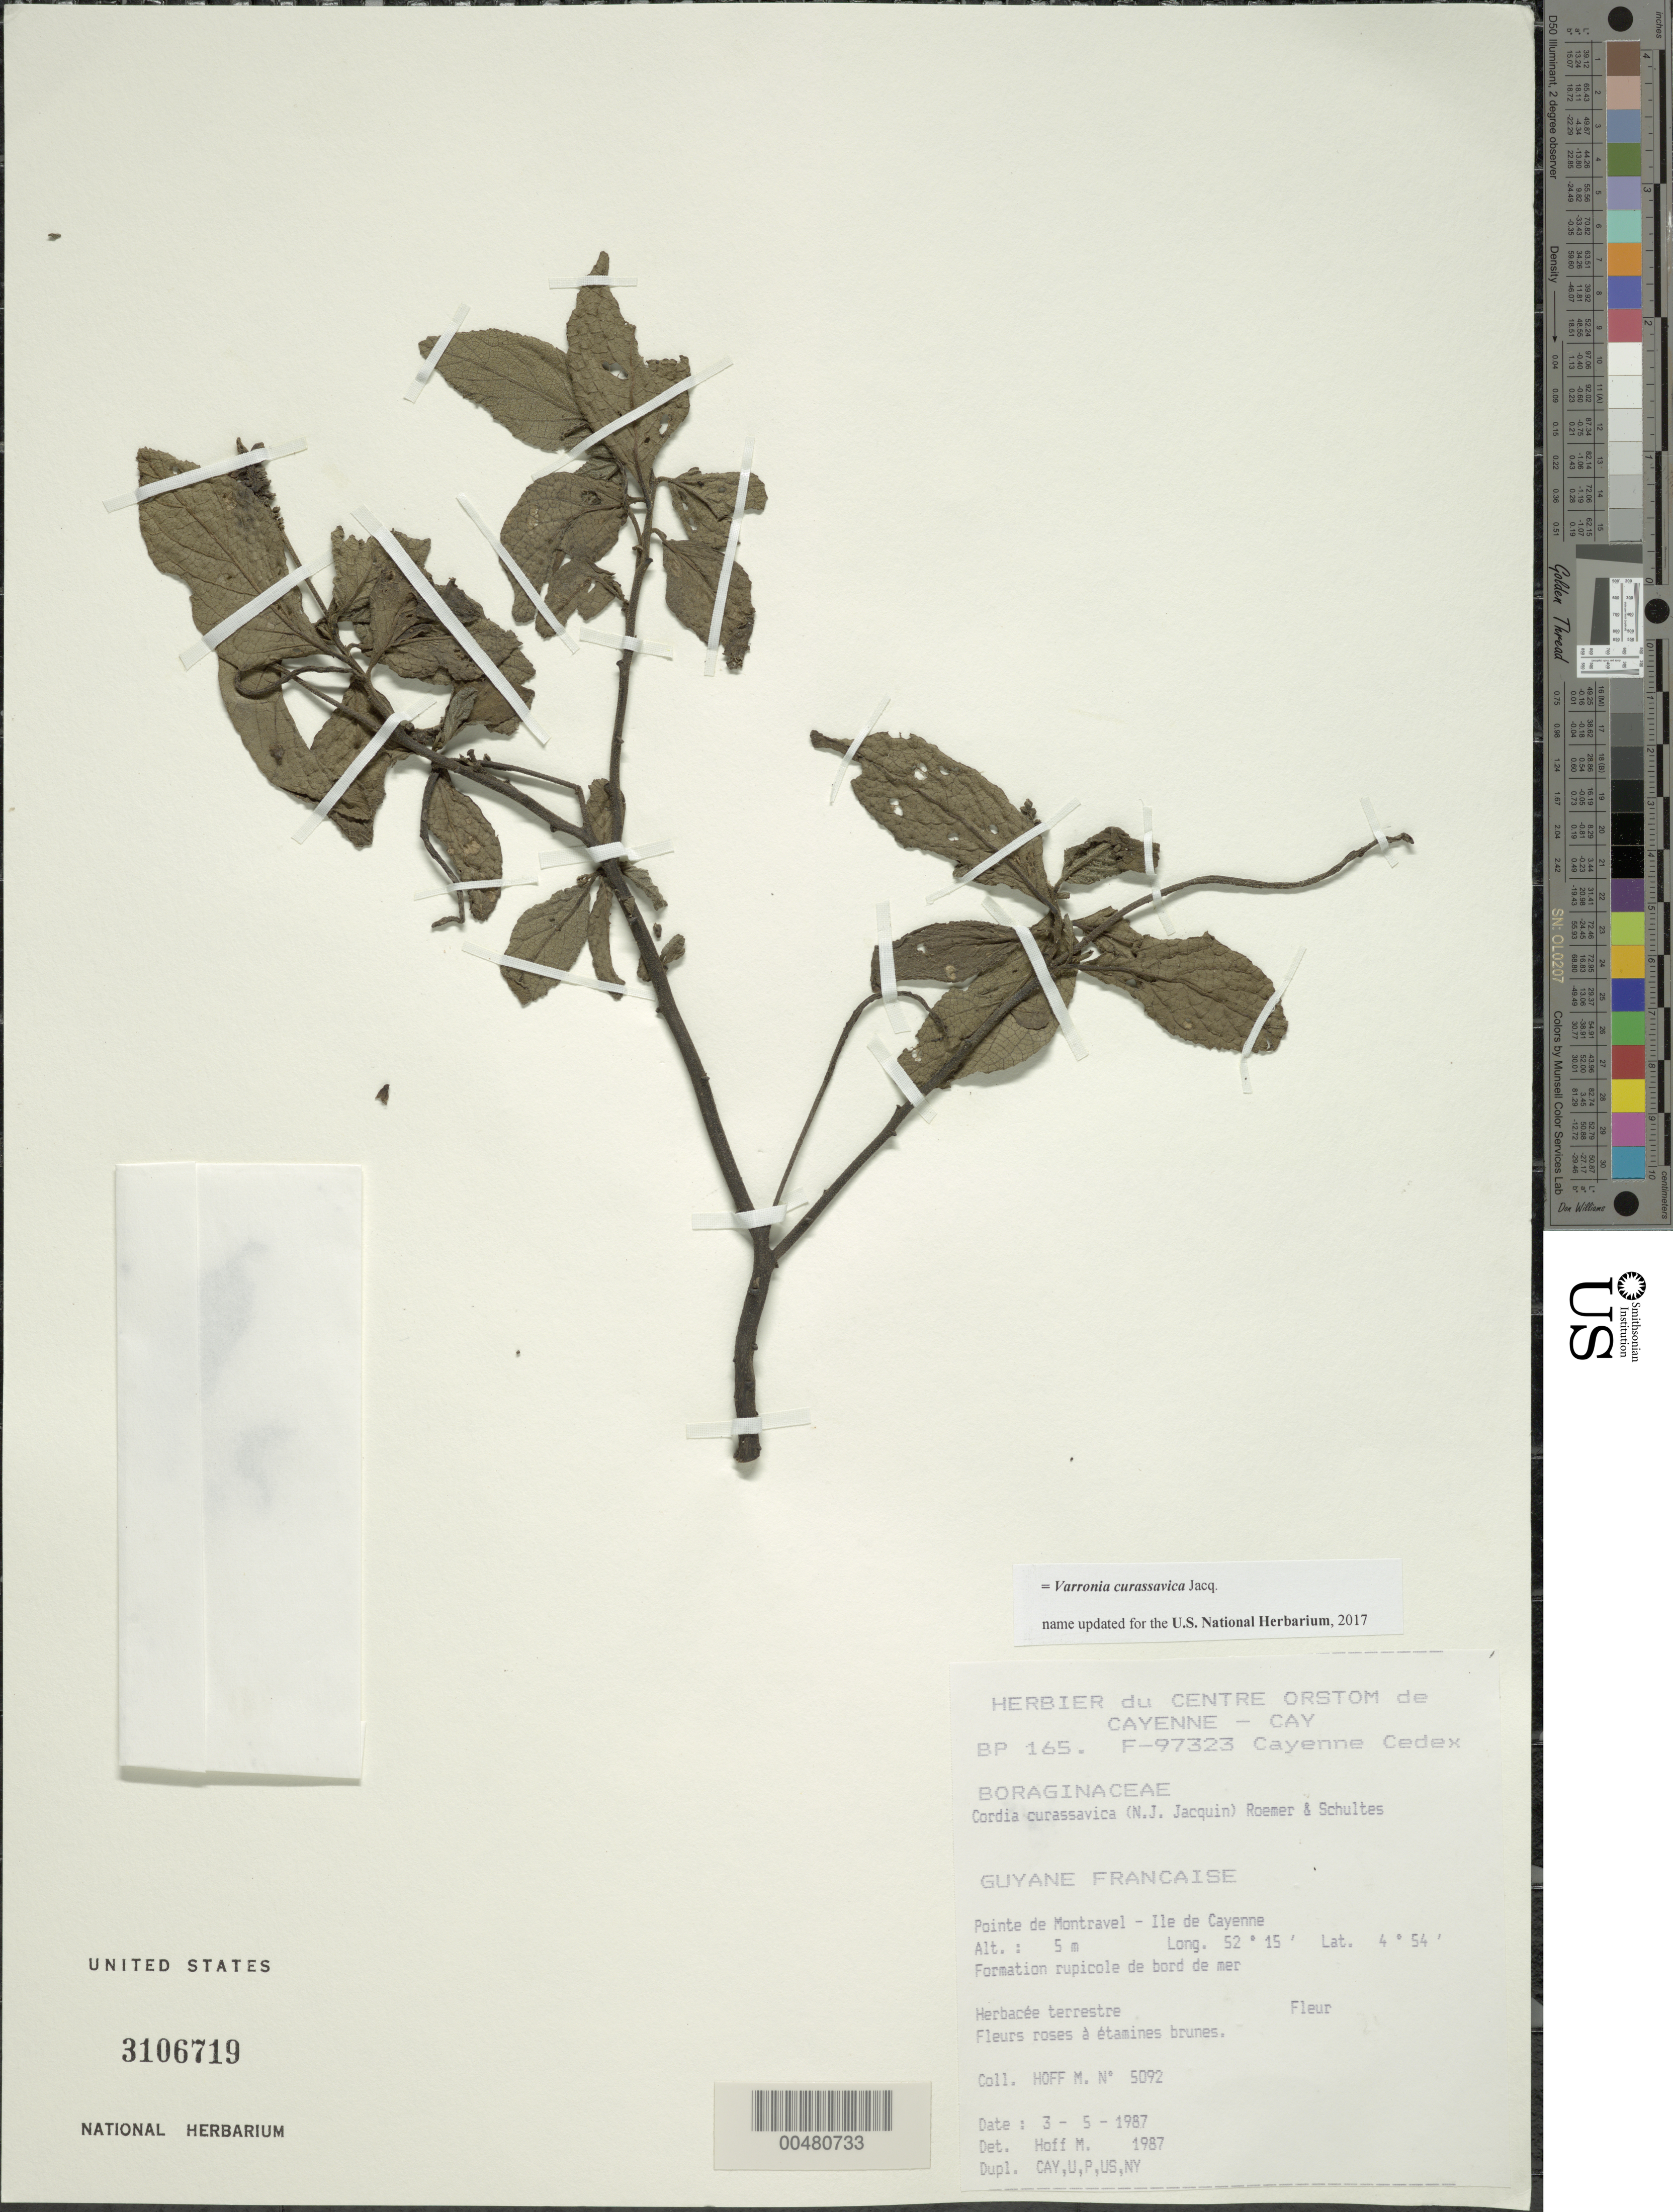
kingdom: Plantae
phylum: Tracheophyta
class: Magnoliopsida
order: Boraginales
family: Cordiaceae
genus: Varronia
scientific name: Varronia curassavica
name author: Jacq.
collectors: M. Hoff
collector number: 5092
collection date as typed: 3-May-87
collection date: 1987-05-03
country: French Guiana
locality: Ile de Cayenne, Pointe de Montravel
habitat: Formation rupicole de bord de mer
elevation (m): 5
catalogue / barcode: US 3106719